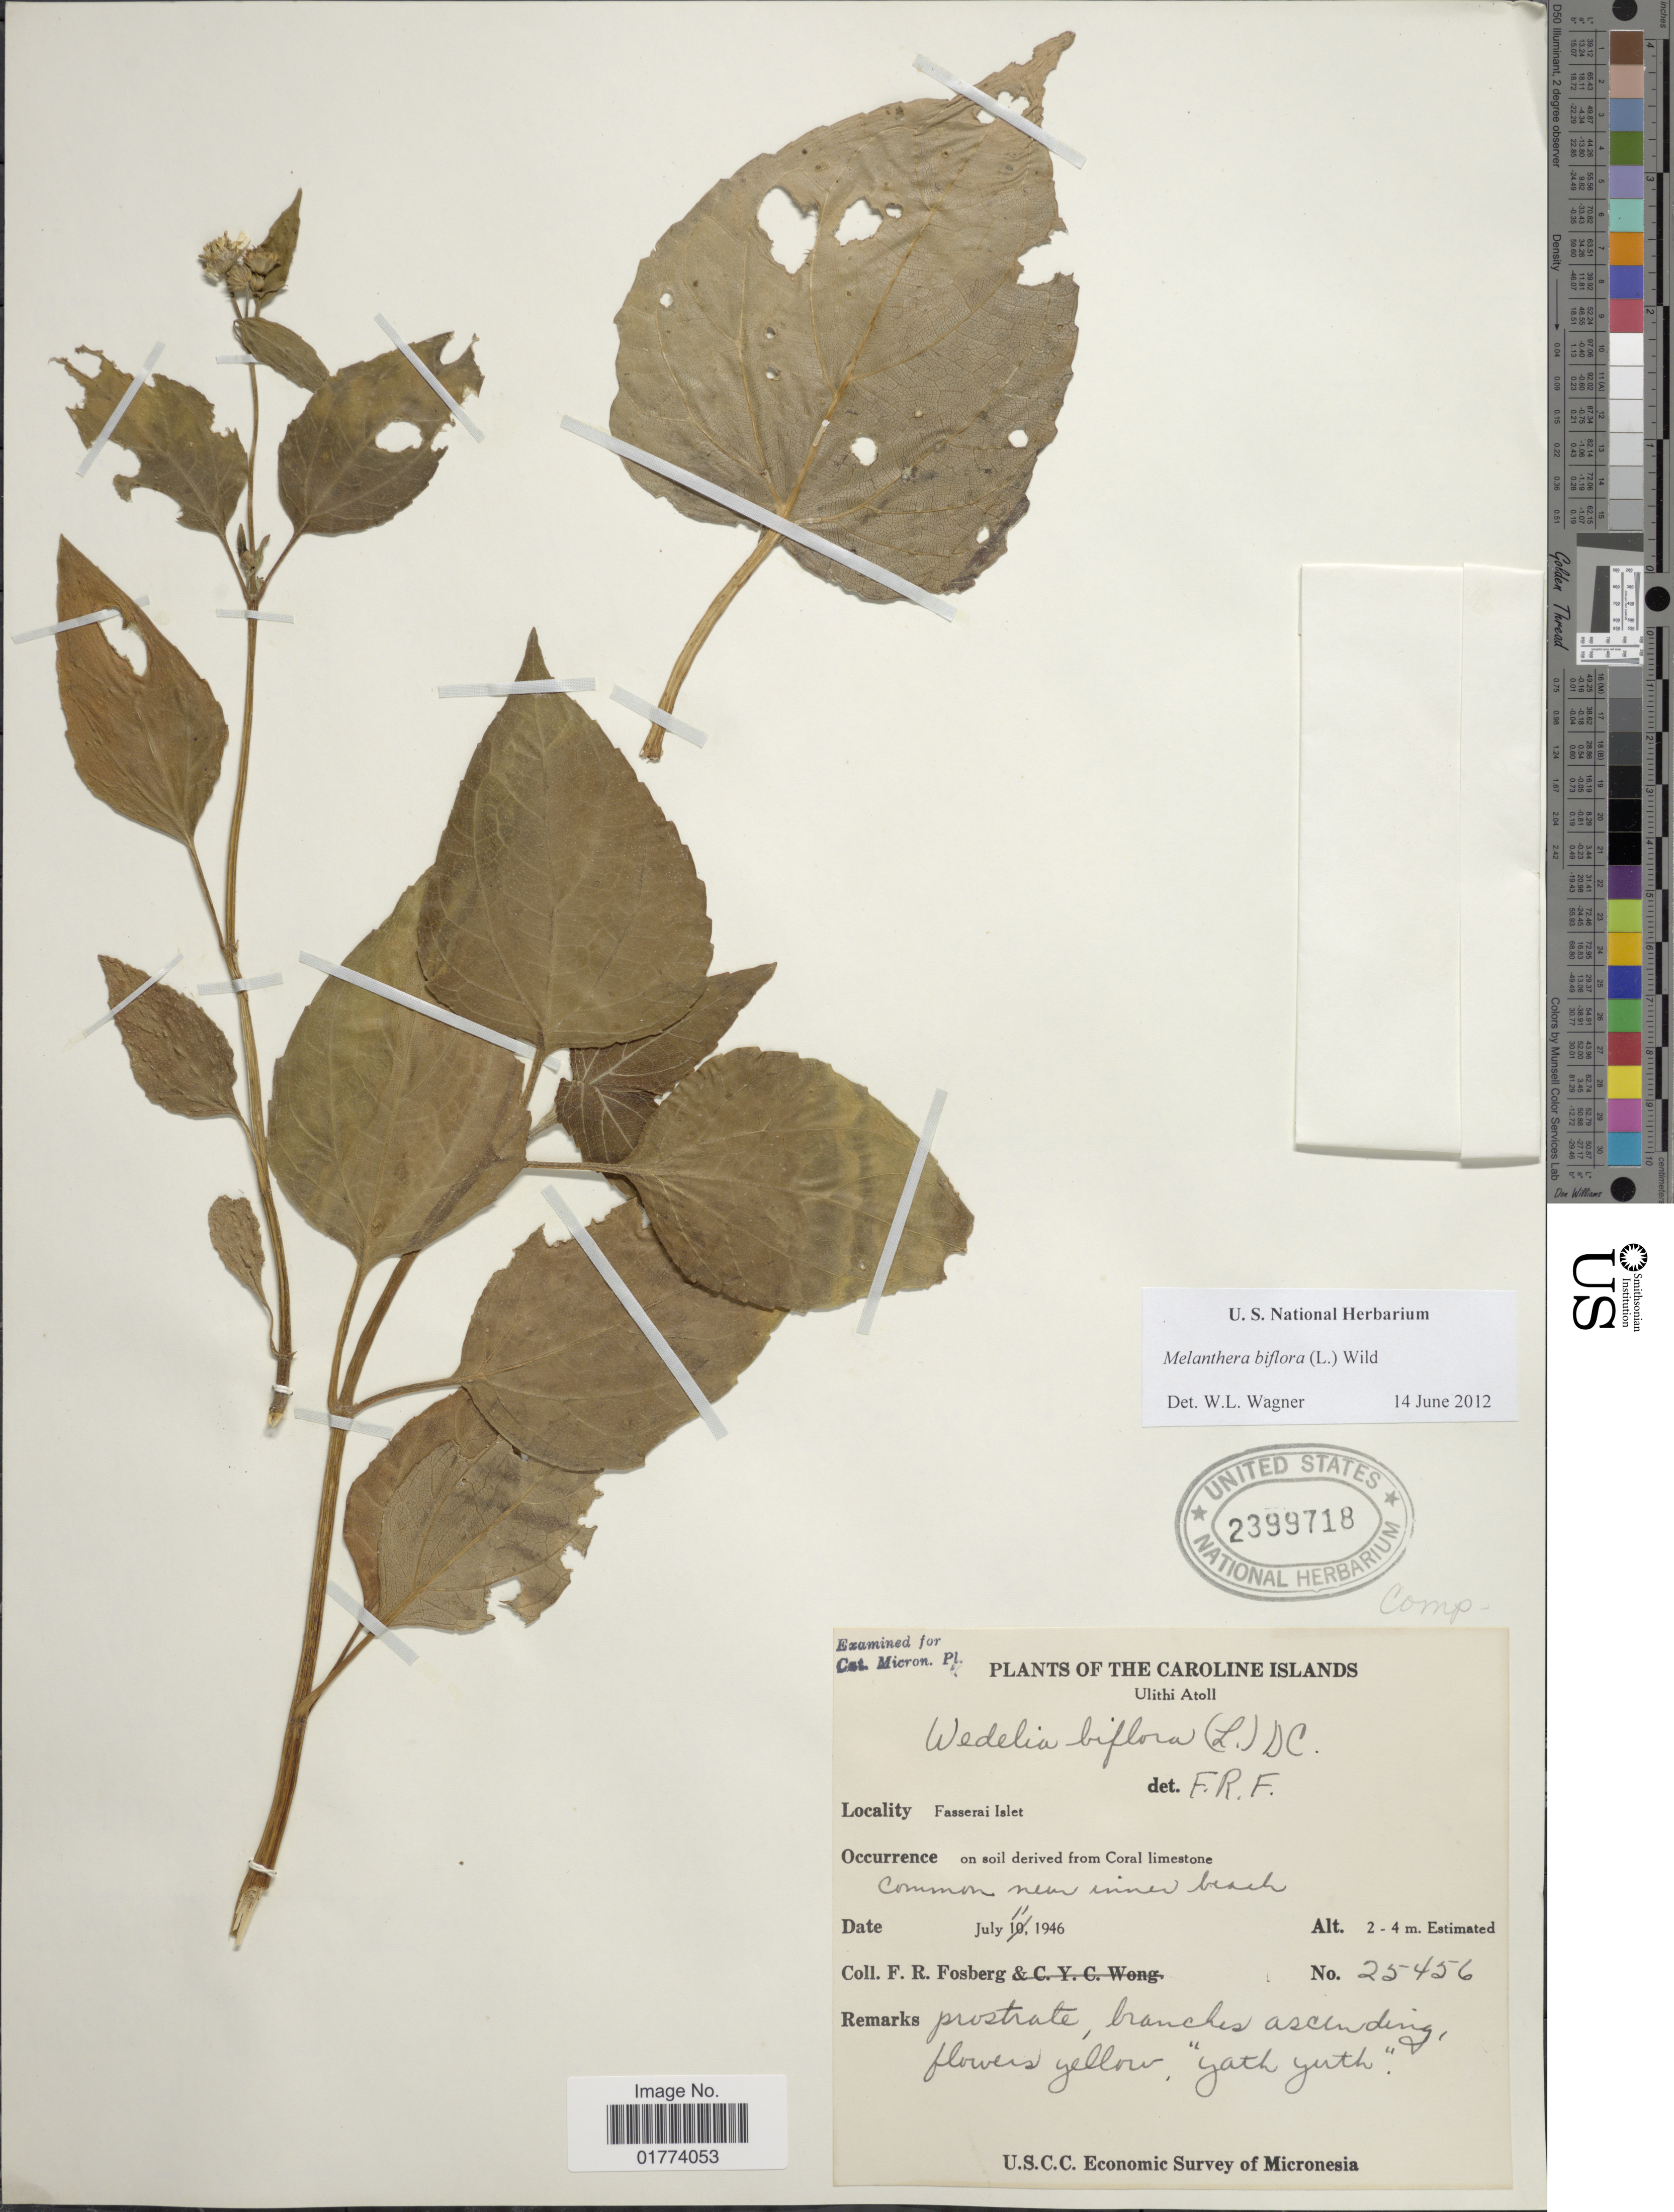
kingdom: Plantae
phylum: Tracheophyta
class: Magnoliopsida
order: Asterales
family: Asteraceae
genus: Wollastonia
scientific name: Wollastonia biflora var. biflora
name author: (L.) DC.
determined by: Wagner, W. L., (BOT), Smithsonian Institution - National Museum of Natural History (UNITED STATES)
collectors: F. R. Fosberg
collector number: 25456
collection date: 1946-07-11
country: Micronesia, Federated States of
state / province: Yap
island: Ulithi Atoll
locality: Ulithi Atoll, Fasserai Islet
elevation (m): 2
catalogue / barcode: US 2399718